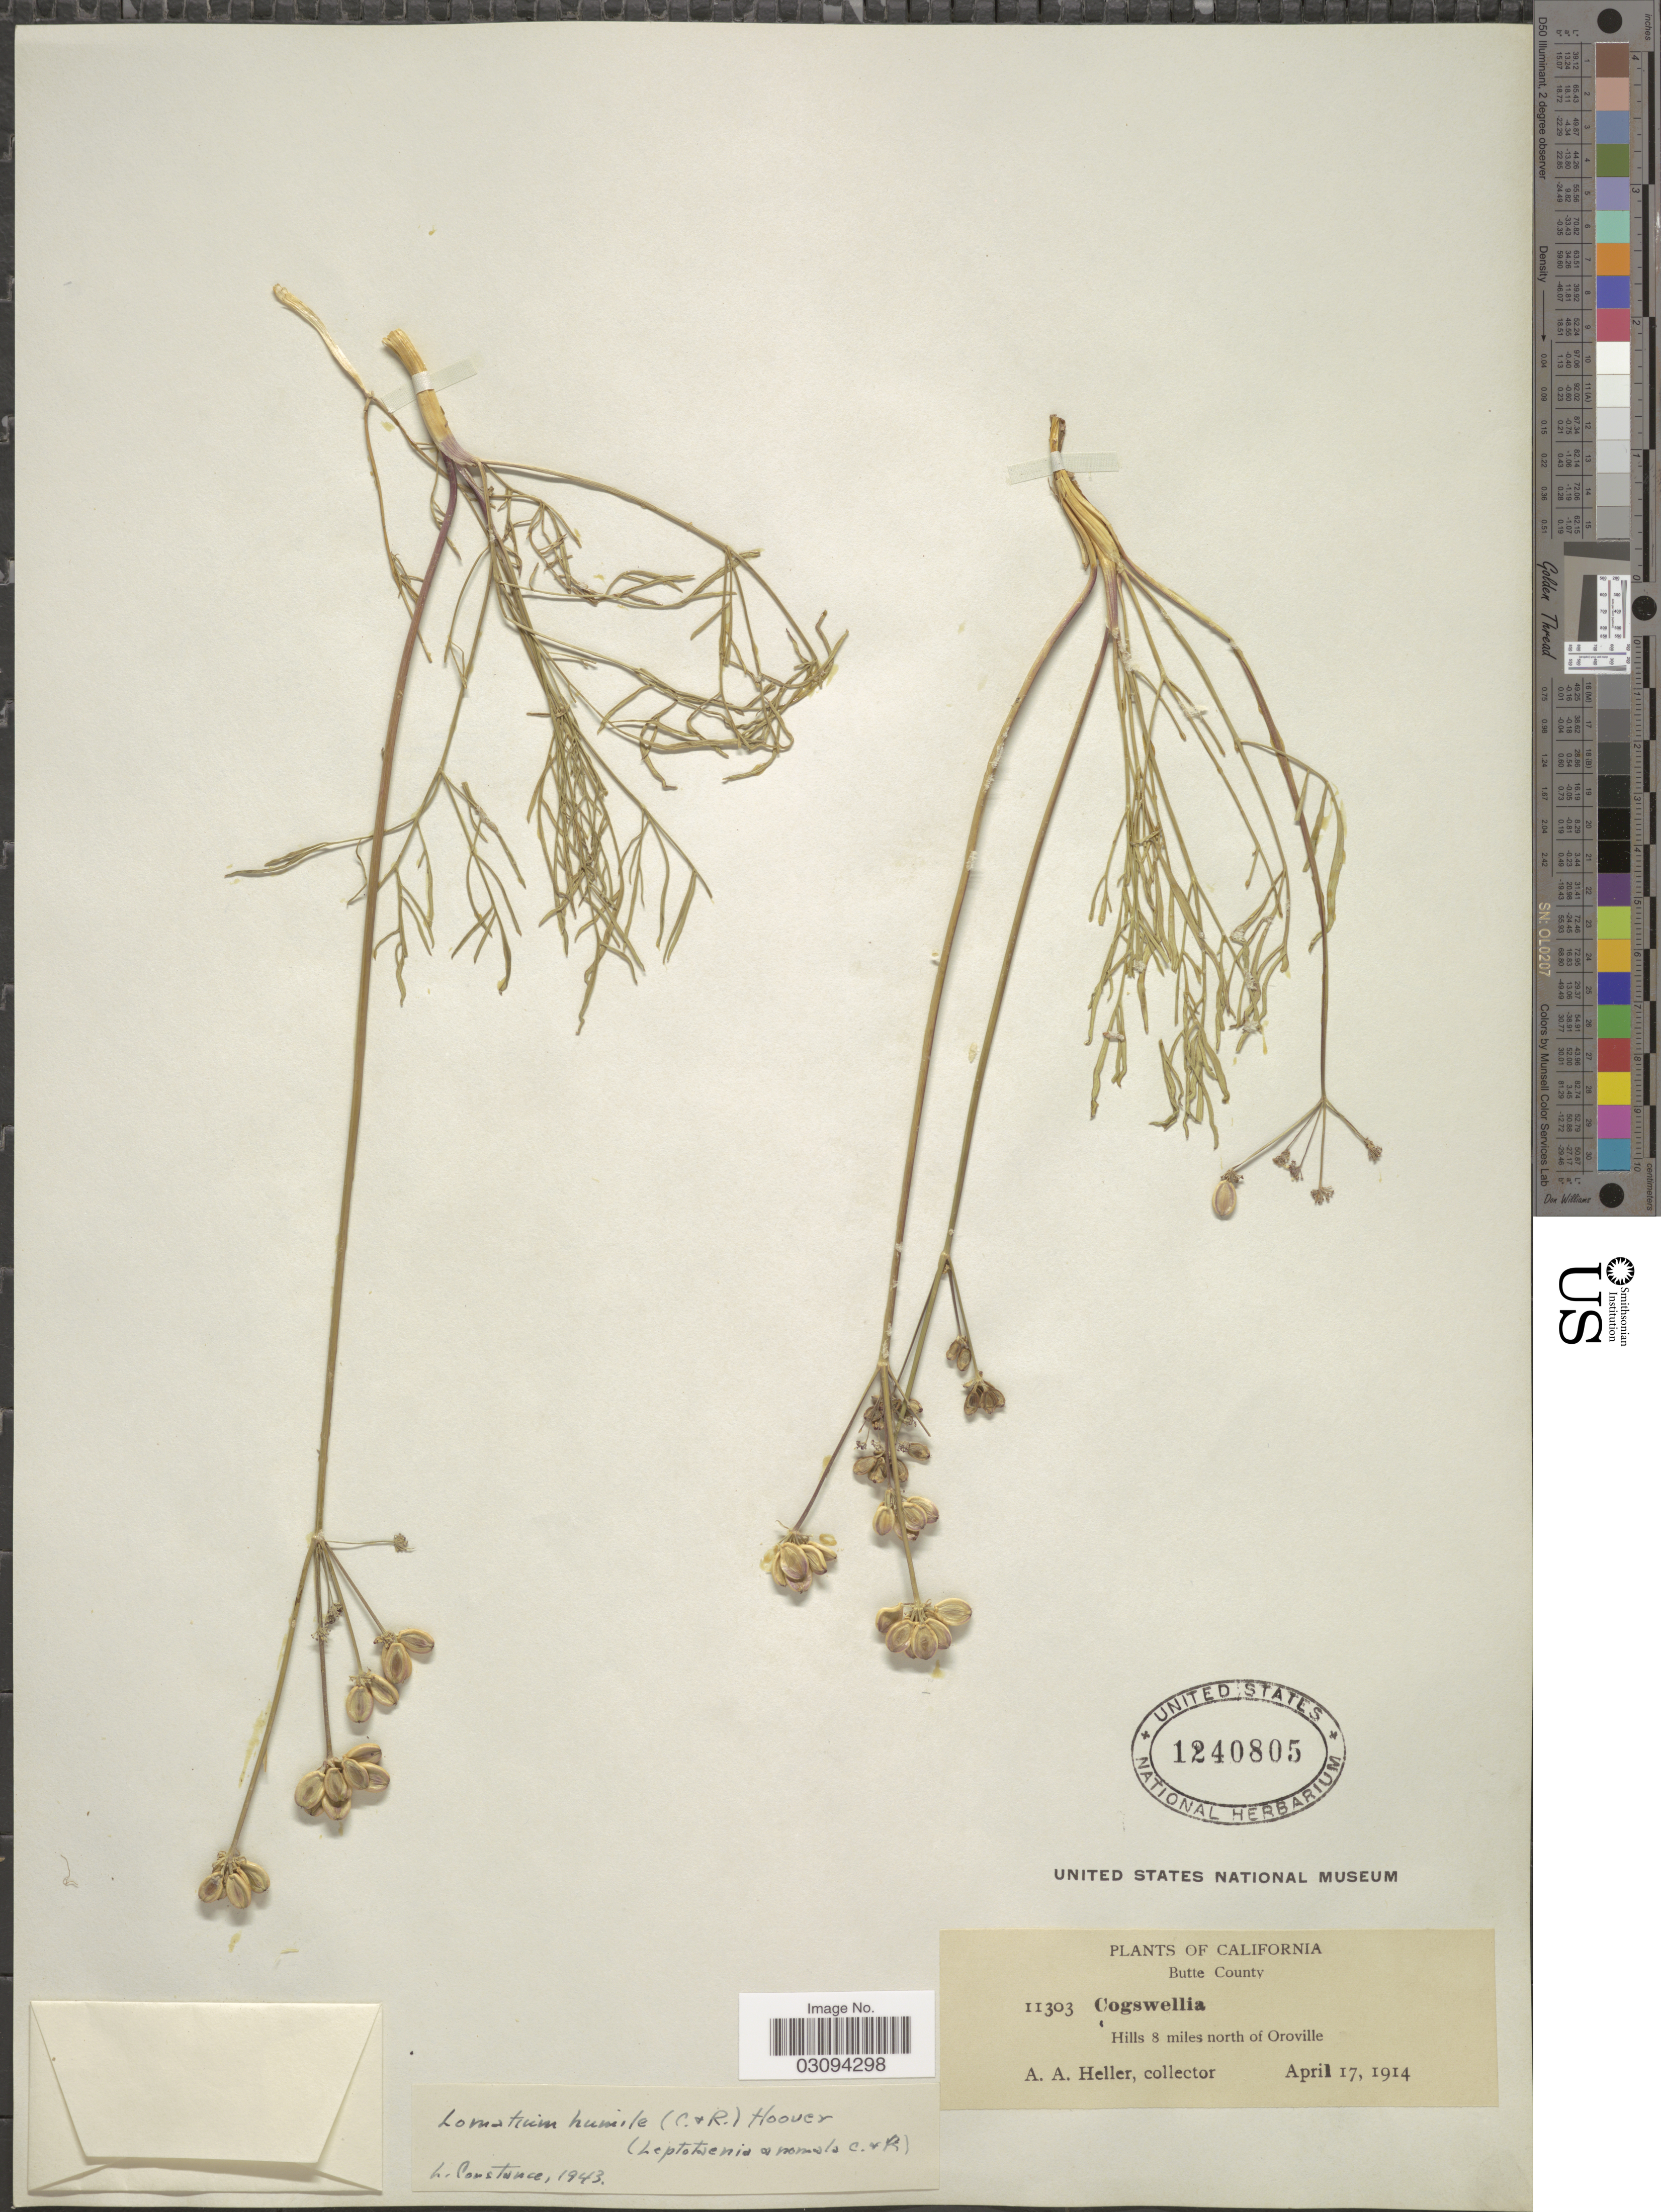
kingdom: Plantae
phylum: Tracheophyta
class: Magnoliopsida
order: Apiales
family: Apiaceae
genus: Lomatium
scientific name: Lomatium humile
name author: (J.M. Coult. & Rose) Hoover ex Mathias & Constance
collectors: A. A. Heller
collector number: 11303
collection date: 1914-04-17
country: United States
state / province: California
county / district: Butte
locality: Butte County. Hills 8 miles north of Oroville.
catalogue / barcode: US 1240805